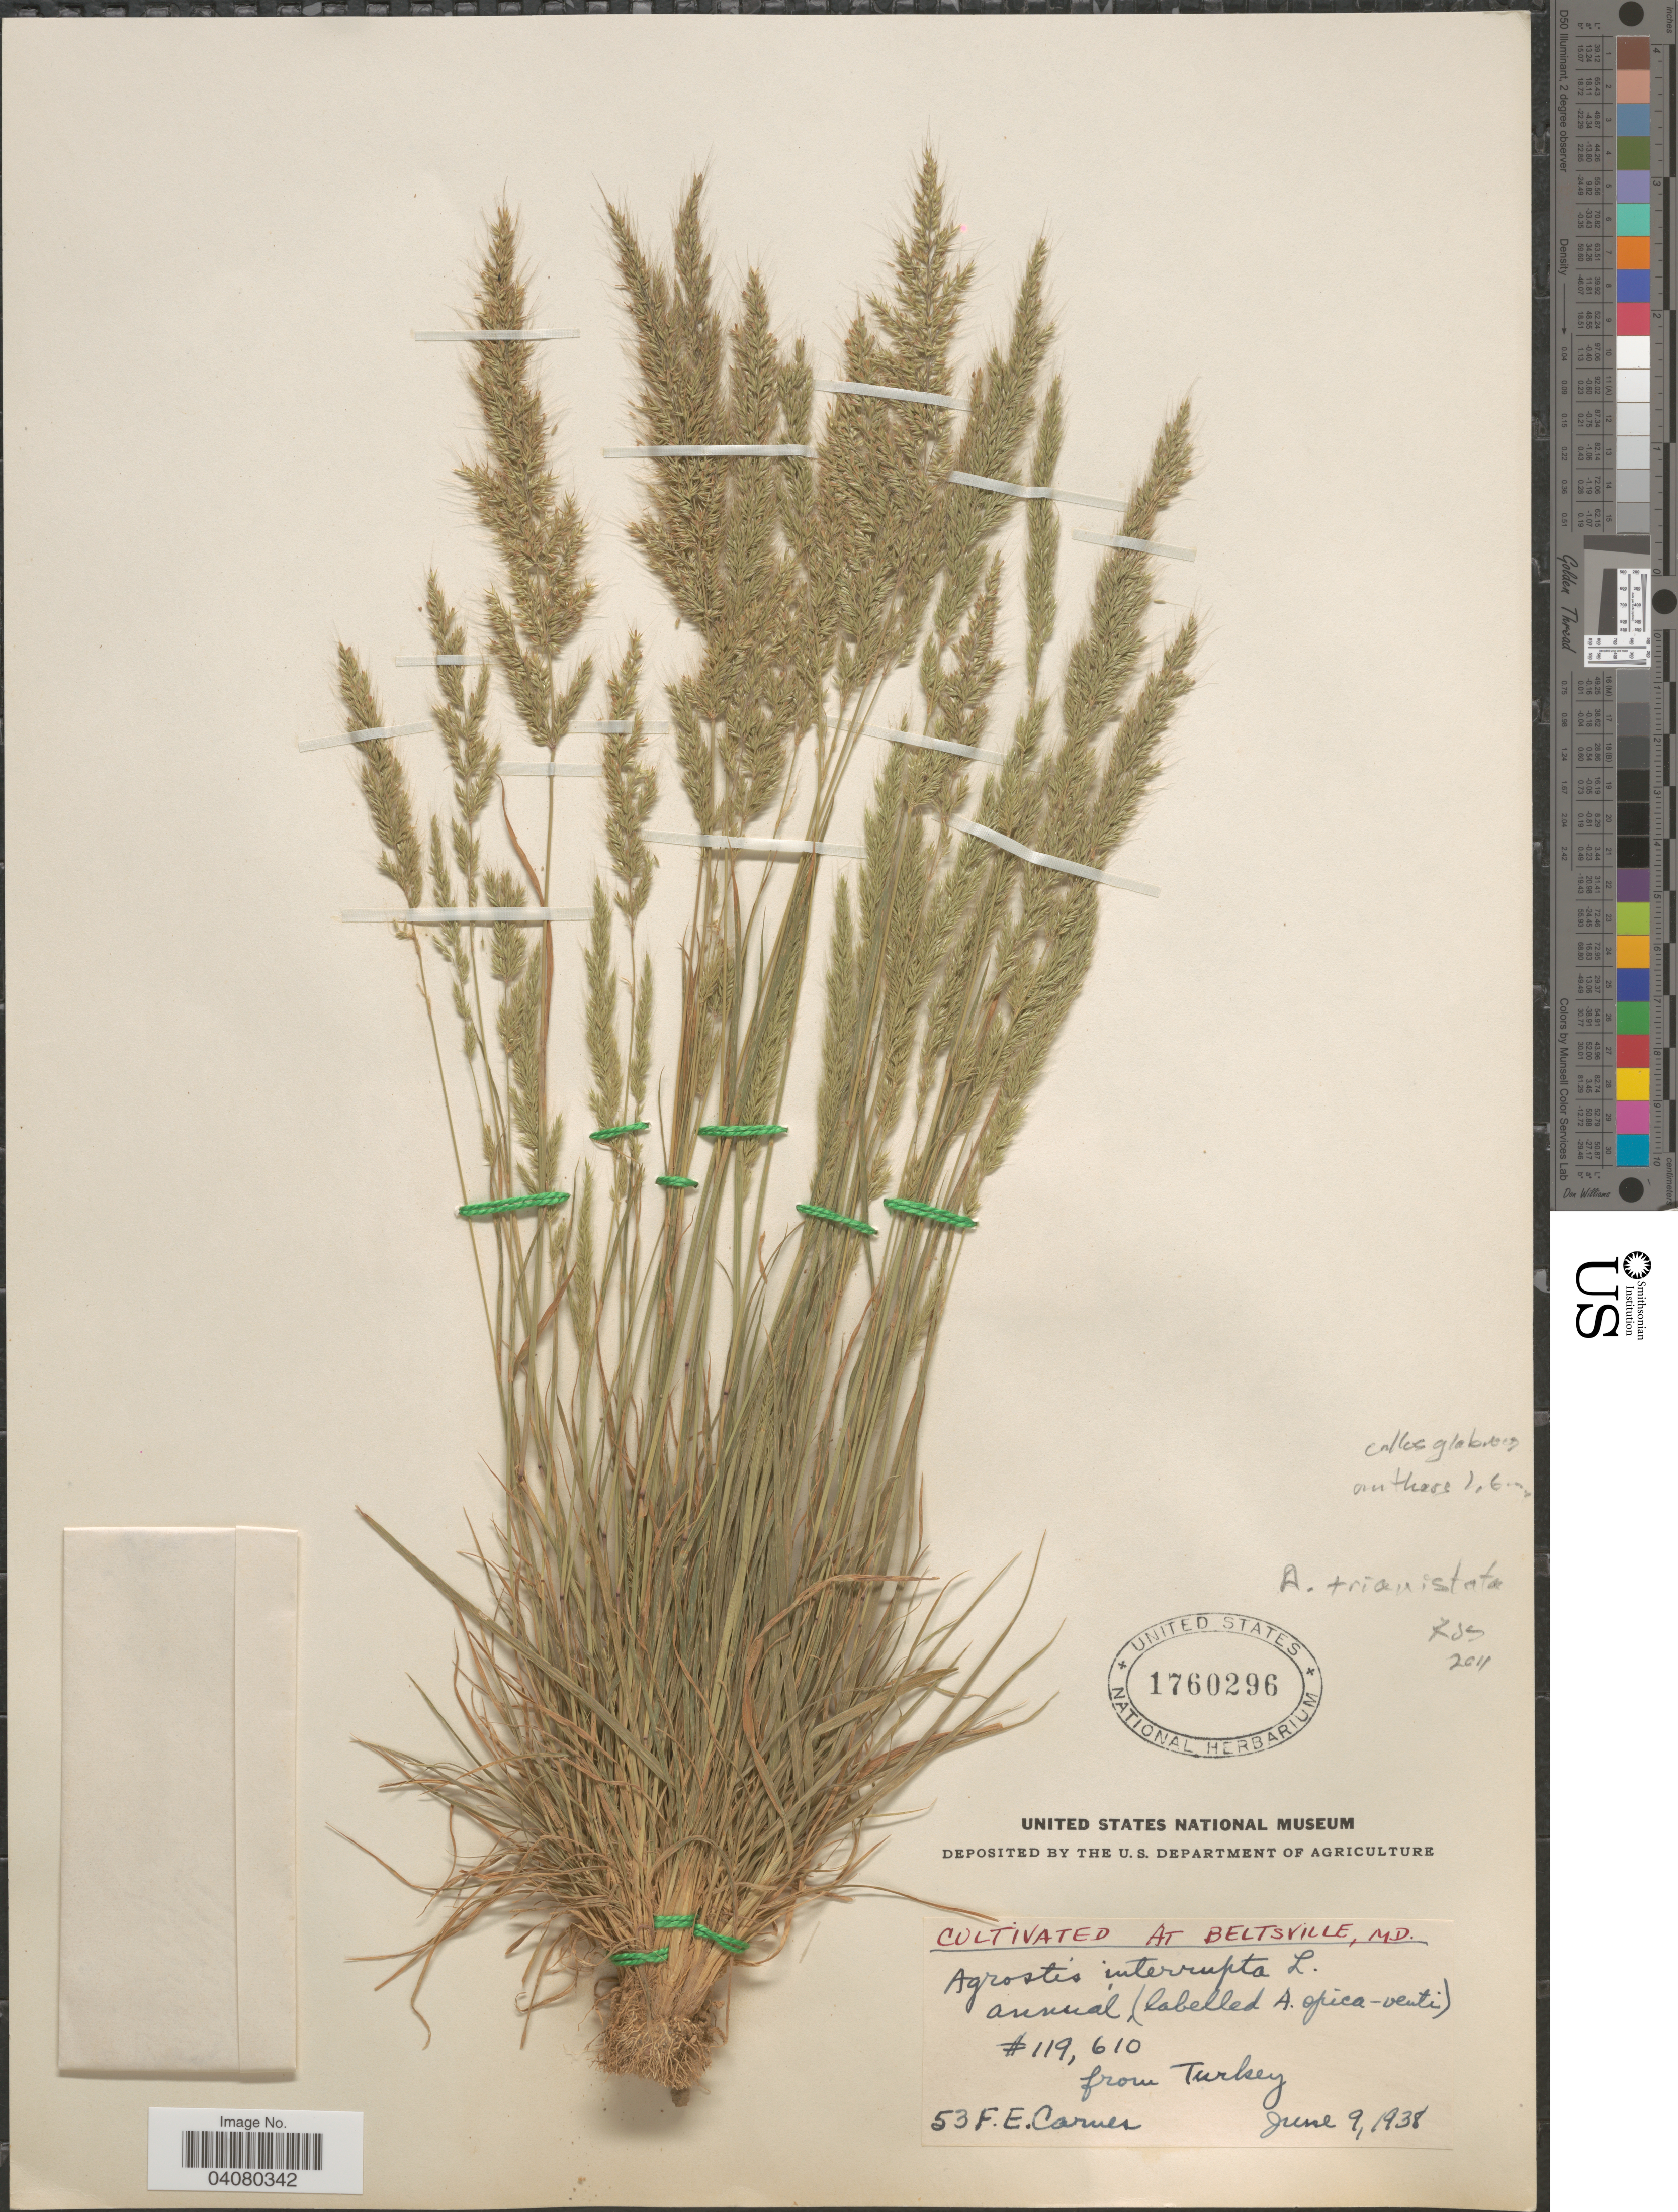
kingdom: Plantae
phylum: Tracheophyta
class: Liliopsida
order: Poales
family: Poaceae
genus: Apera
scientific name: Apera interrupta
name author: (L.) P. Beauv.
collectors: F. Carnes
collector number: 53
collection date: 1938-06-09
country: United States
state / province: Maryland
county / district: Prince George's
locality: Cultivated at Beltsville.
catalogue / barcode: US 1760296